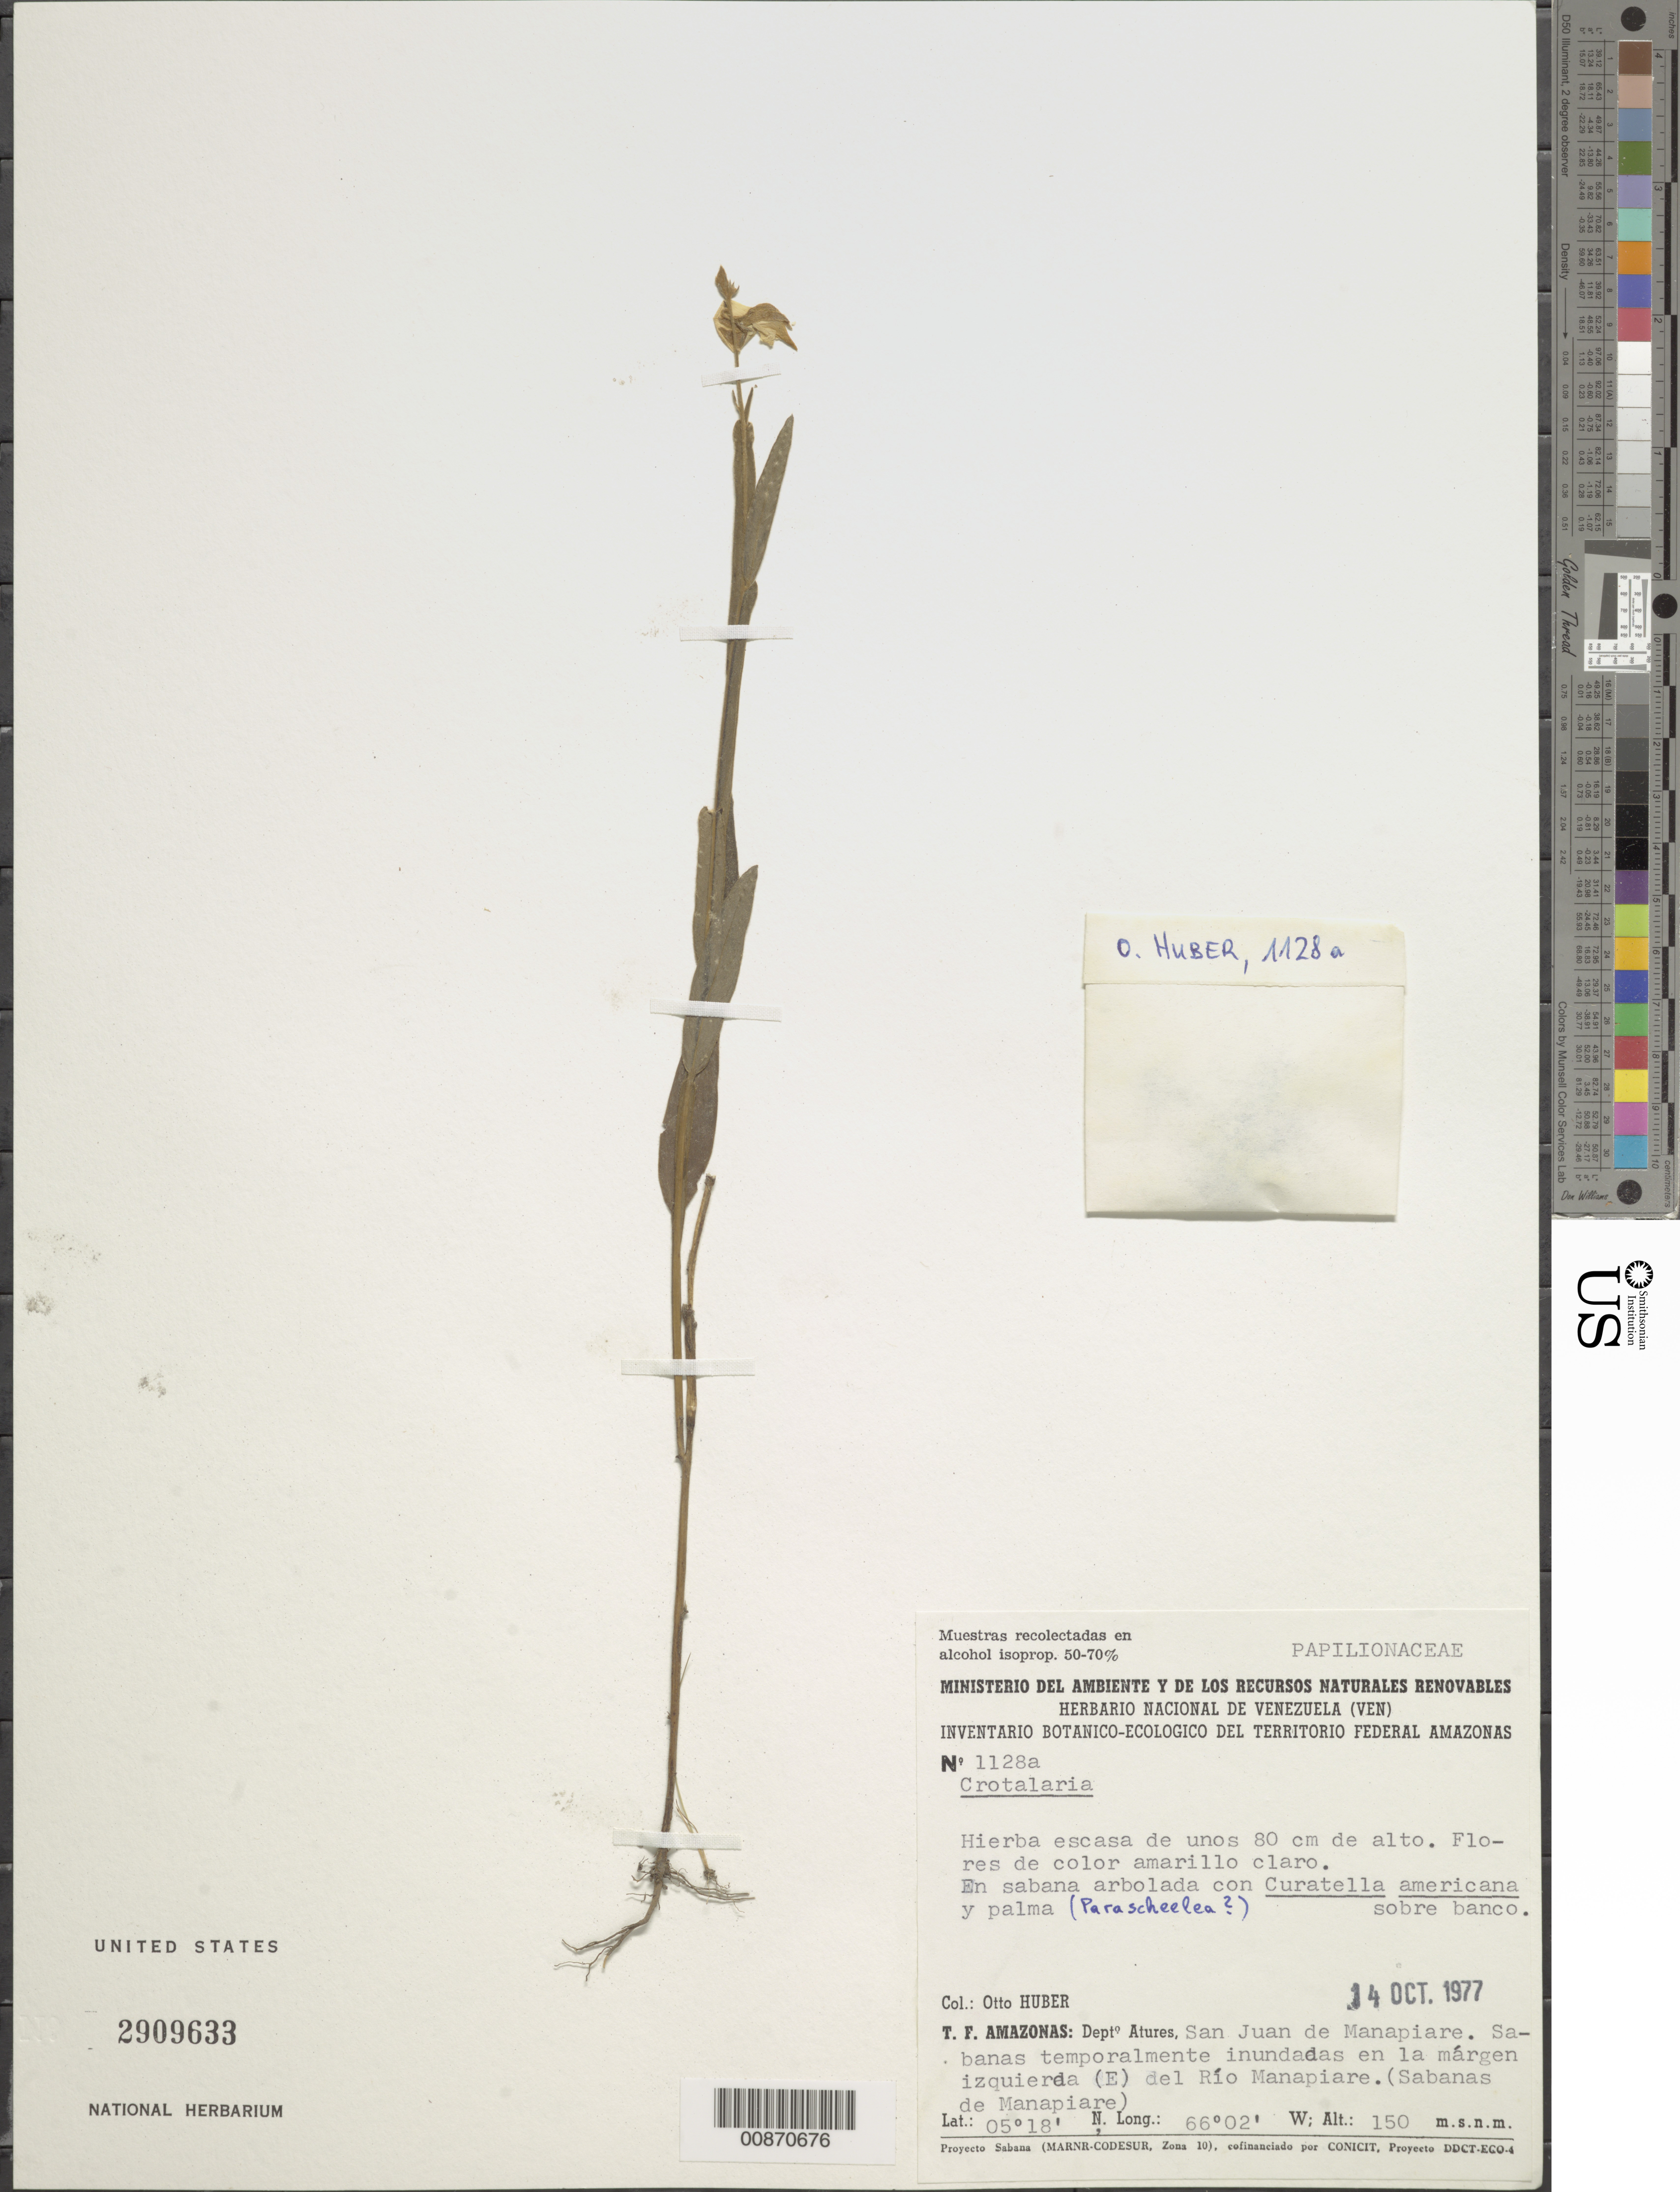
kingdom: Plantae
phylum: Tracheophyta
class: Magnoliopsida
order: Fabales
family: Fabaceae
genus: Crotalaria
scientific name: Crotalaria sp.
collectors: O. Huber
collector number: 1128 a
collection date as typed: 14-Oct-77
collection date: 1977-10-14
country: Venezuela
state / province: Amazonas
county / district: Atures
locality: San Juan de Manapiare, E del Río Manapiare (Sabanas de Manapiare)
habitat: Sabanas temporalemente inundadas; sabana arbolada con kCuratella americana sobre y palma (Parascheelea?) sobre banco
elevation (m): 150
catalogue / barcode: US 2909633